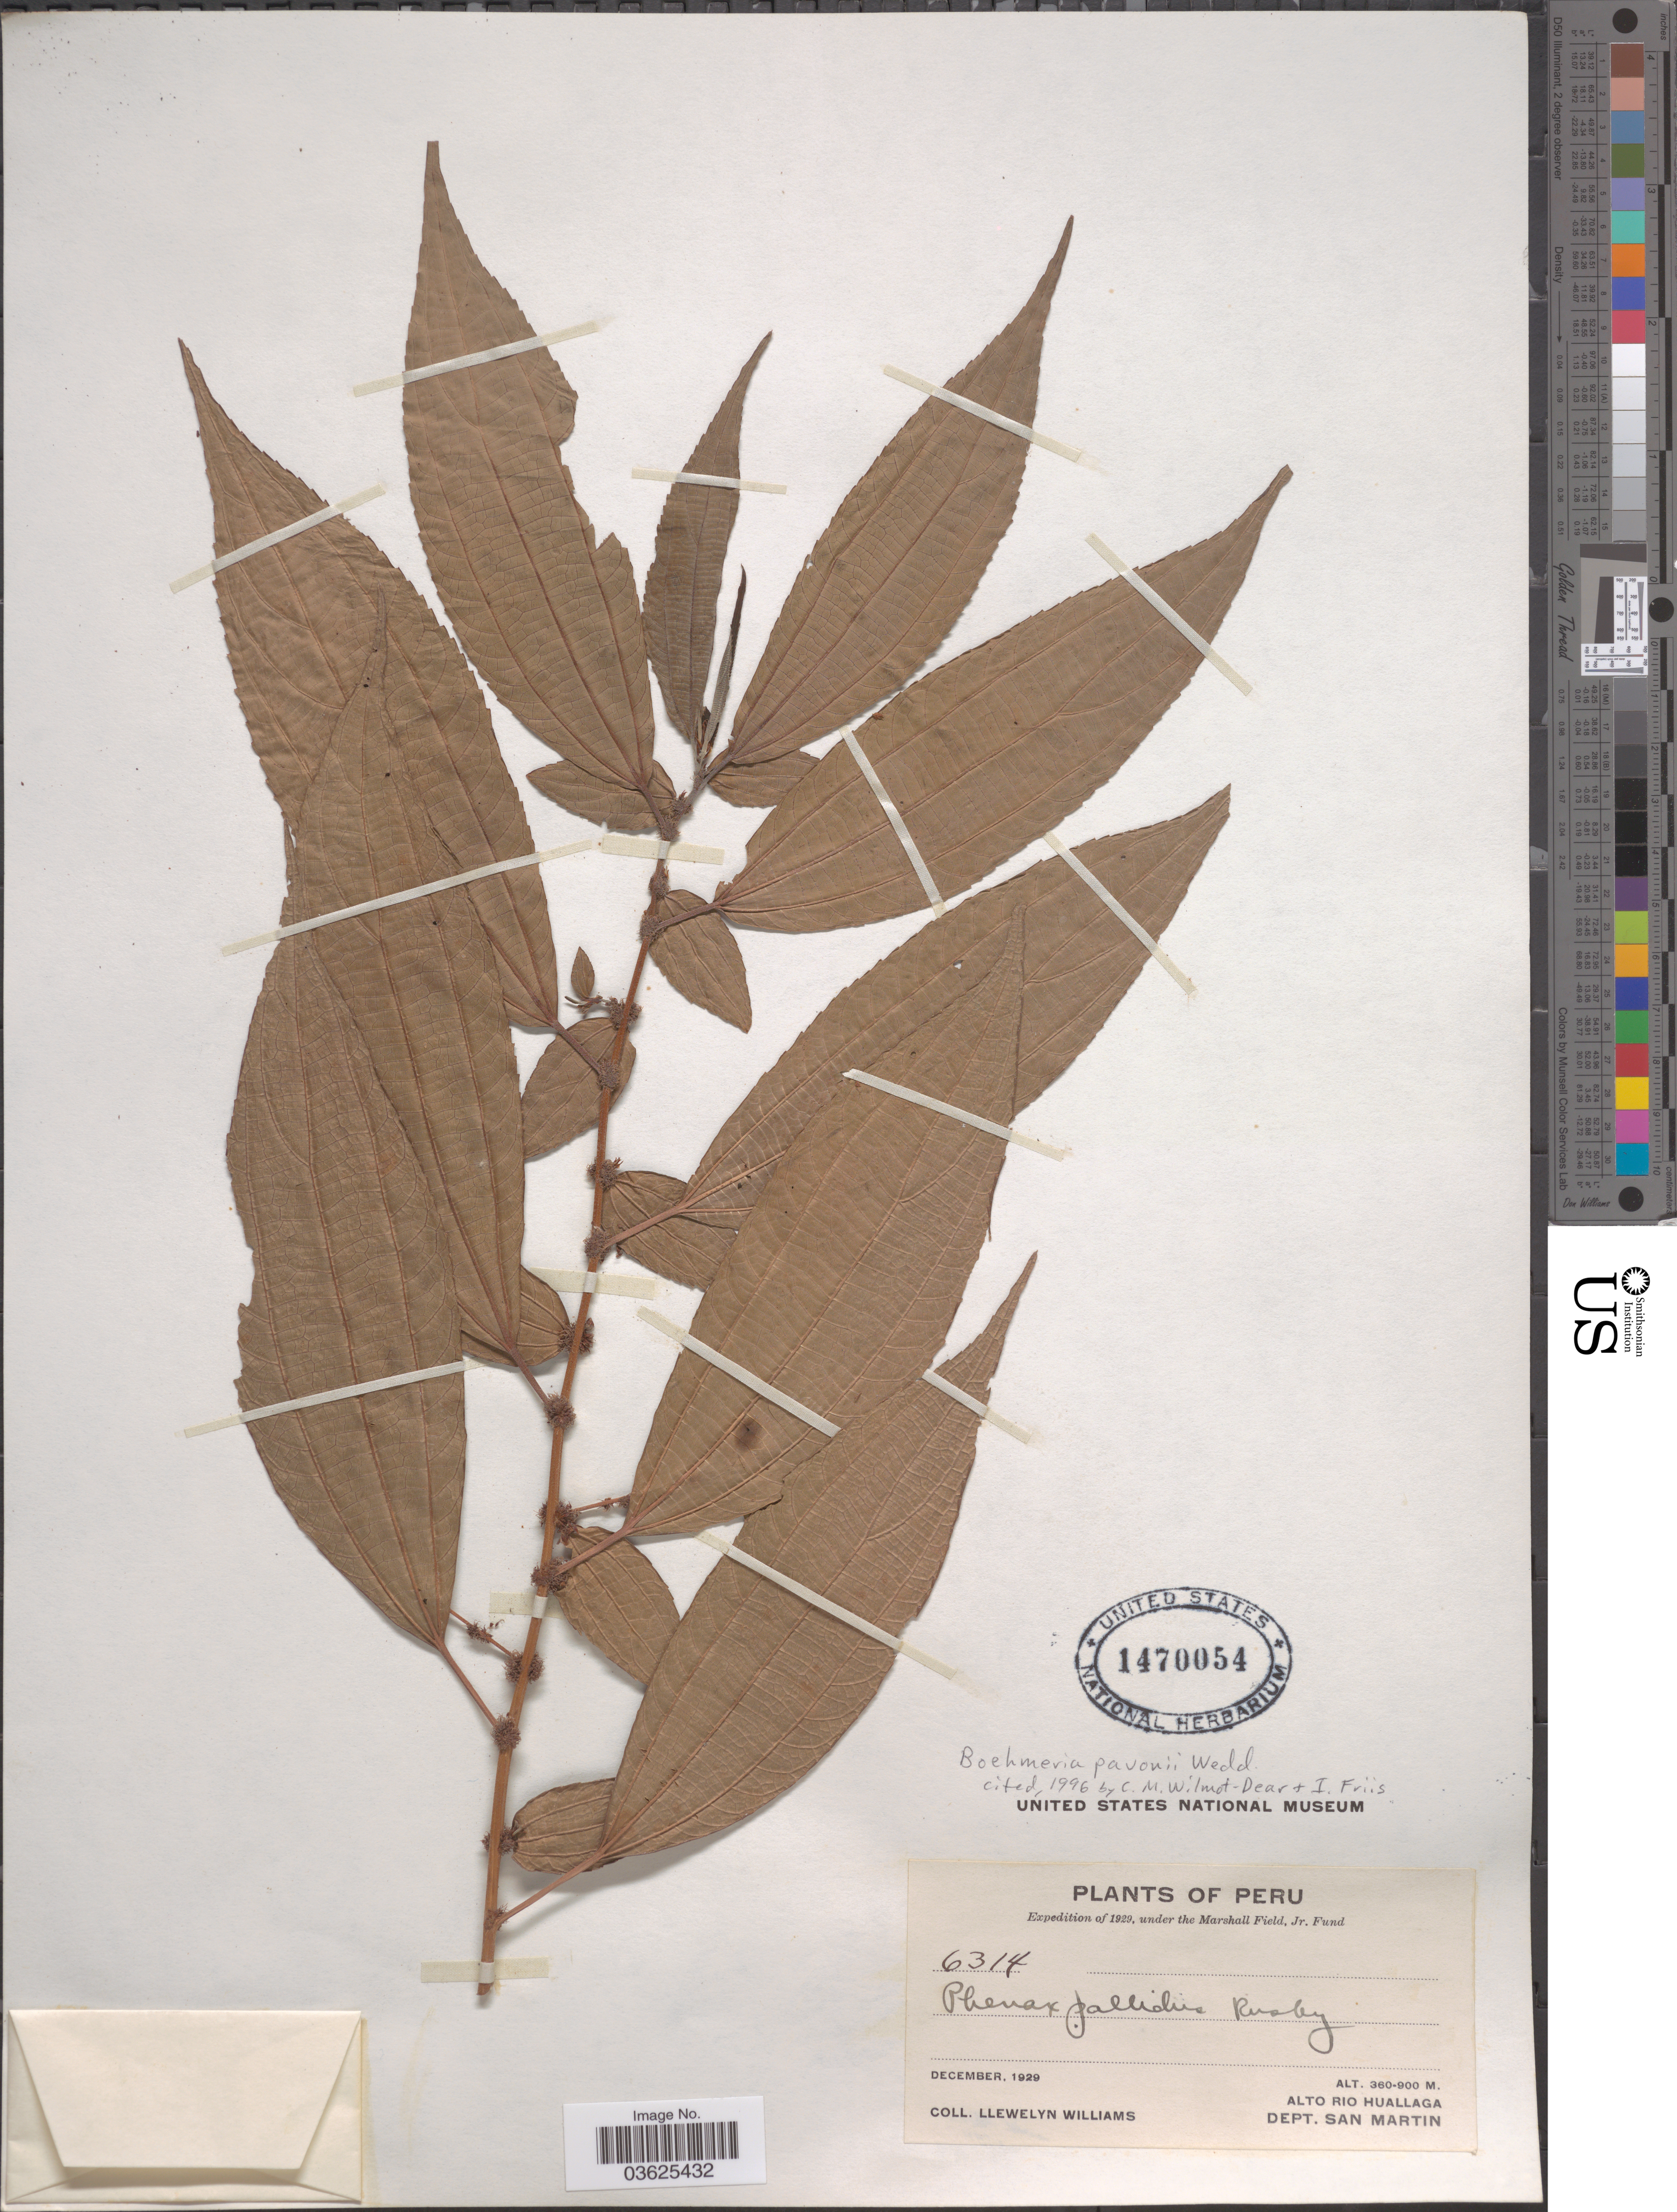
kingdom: Plantae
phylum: Tracheophyta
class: Magnoliopsida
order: Rosales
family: Urticaceae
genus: Boehmeria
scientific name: Boehmeria pavonii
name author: Wedd.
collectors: Ll. Williams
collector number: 6314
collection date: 1929-12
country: Peru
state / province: San Martín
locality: Alto Rio Huallaga. Dept. San Martin.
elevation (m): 360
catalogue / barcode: US 1470054